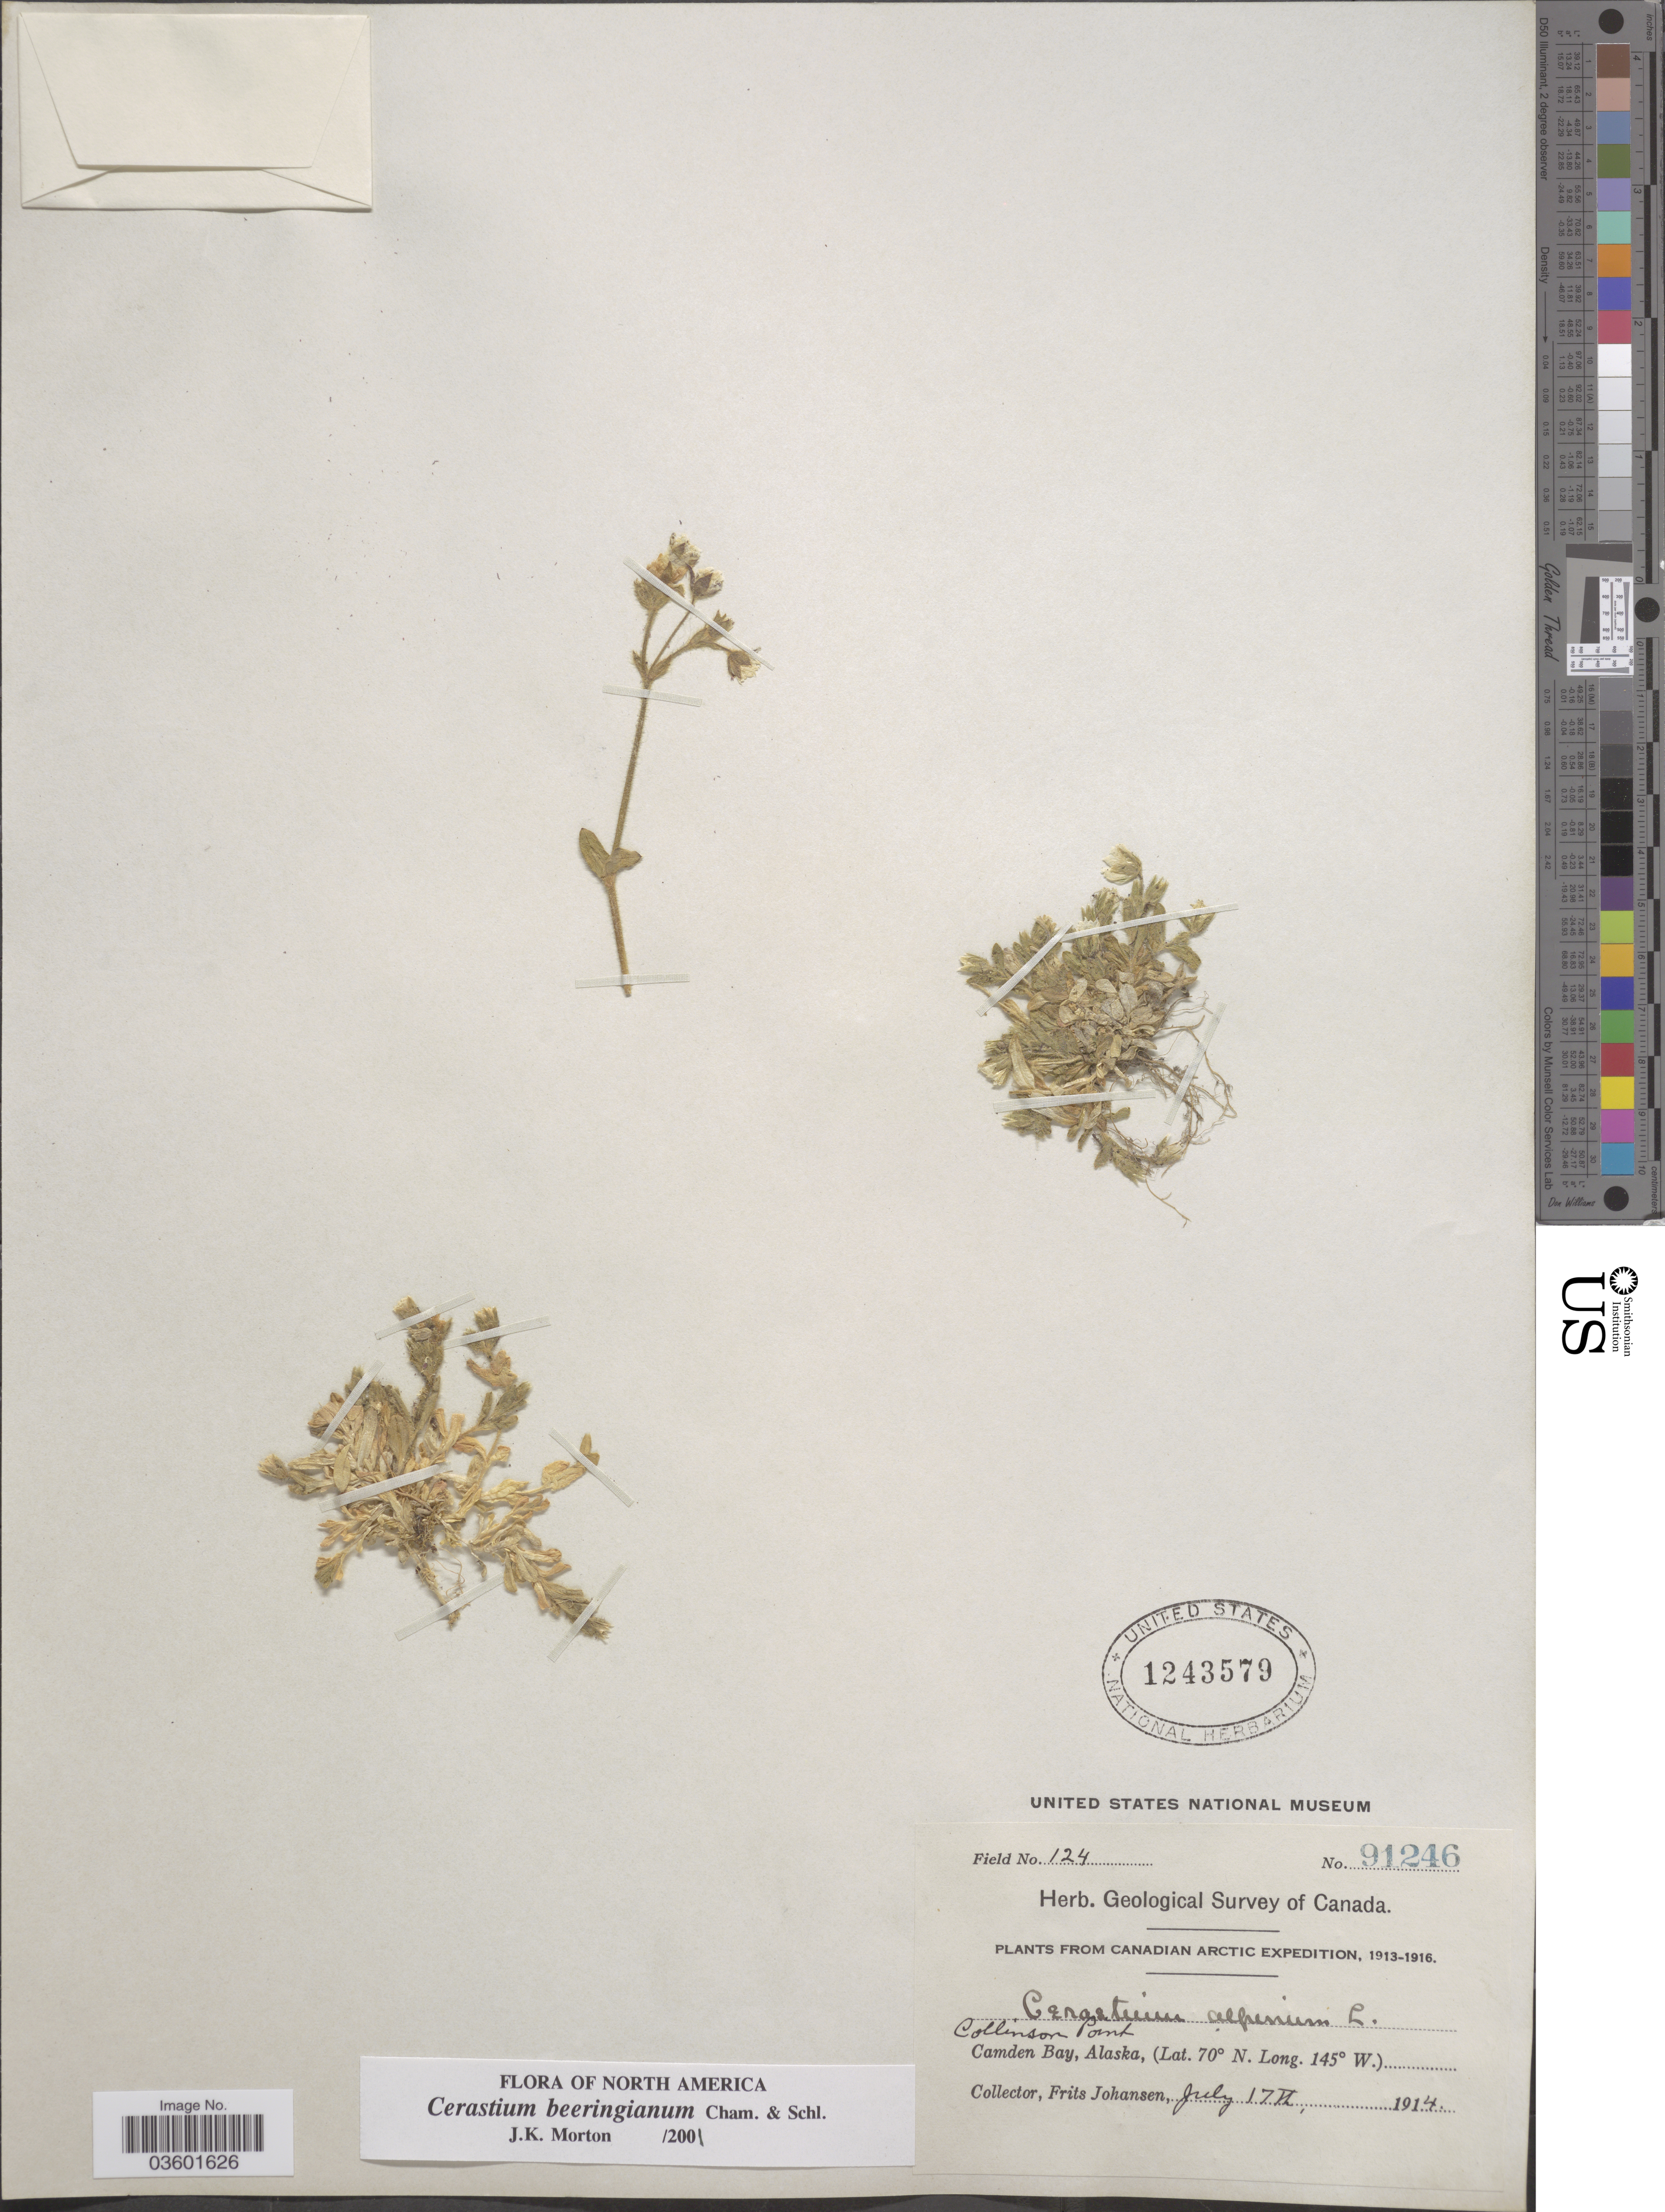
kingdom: Plantae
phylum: Tracheophyta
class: Magnoliopsida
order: Caryophyllales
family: Caryophyllaceae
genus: Cerastium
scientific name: Cerastium beeringianum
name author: Cham. & Schltdl.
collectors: F. Johansen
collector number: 91246/124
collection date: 1914-07-17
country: United States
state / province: Alaska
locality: Collinson Point. Camden Bay.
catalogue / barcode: US 1243579